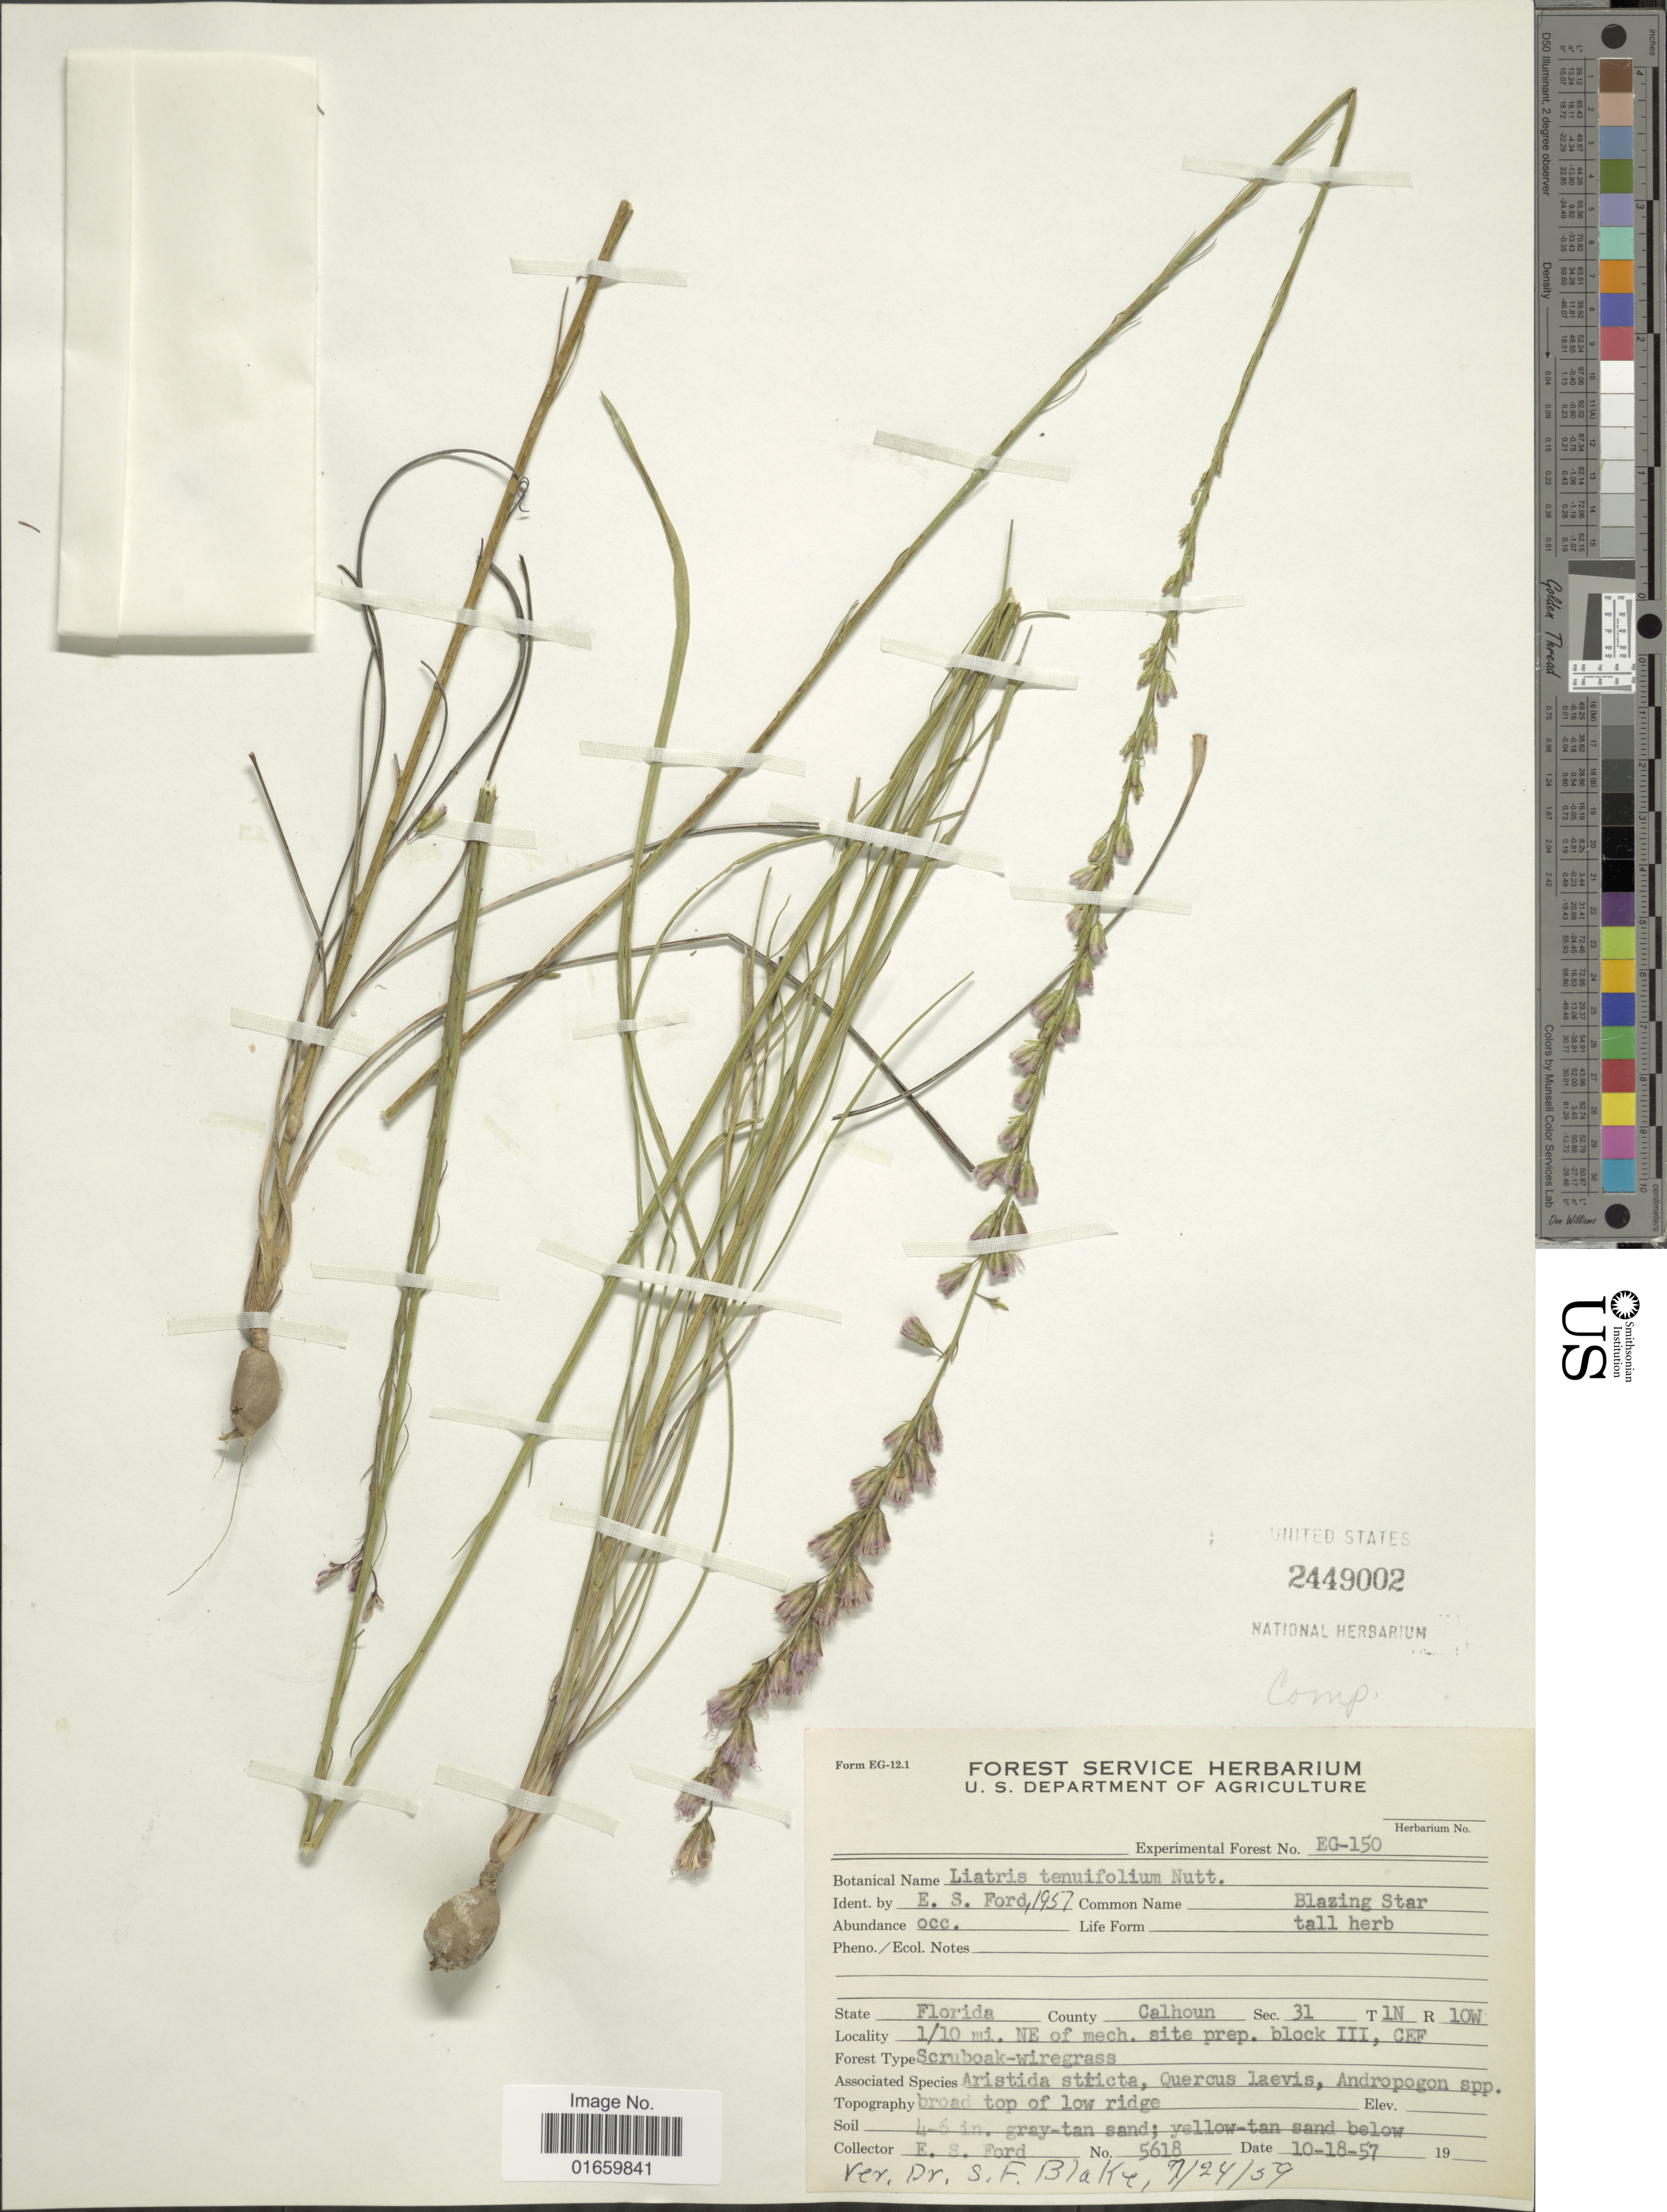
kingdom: Plantae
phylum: Tracheophyta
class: Magnoliopsida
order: Asterales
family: Asteraceae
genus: Liatris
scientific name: Liatris tenuifolia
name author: Nutt.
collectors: E. Ford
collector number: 5618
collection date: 1957-10-18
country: United States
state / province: Florida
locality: County Calhoun, 1/10 mi. NE of mech. site prep. block III, CEF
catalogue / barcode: US 2449002